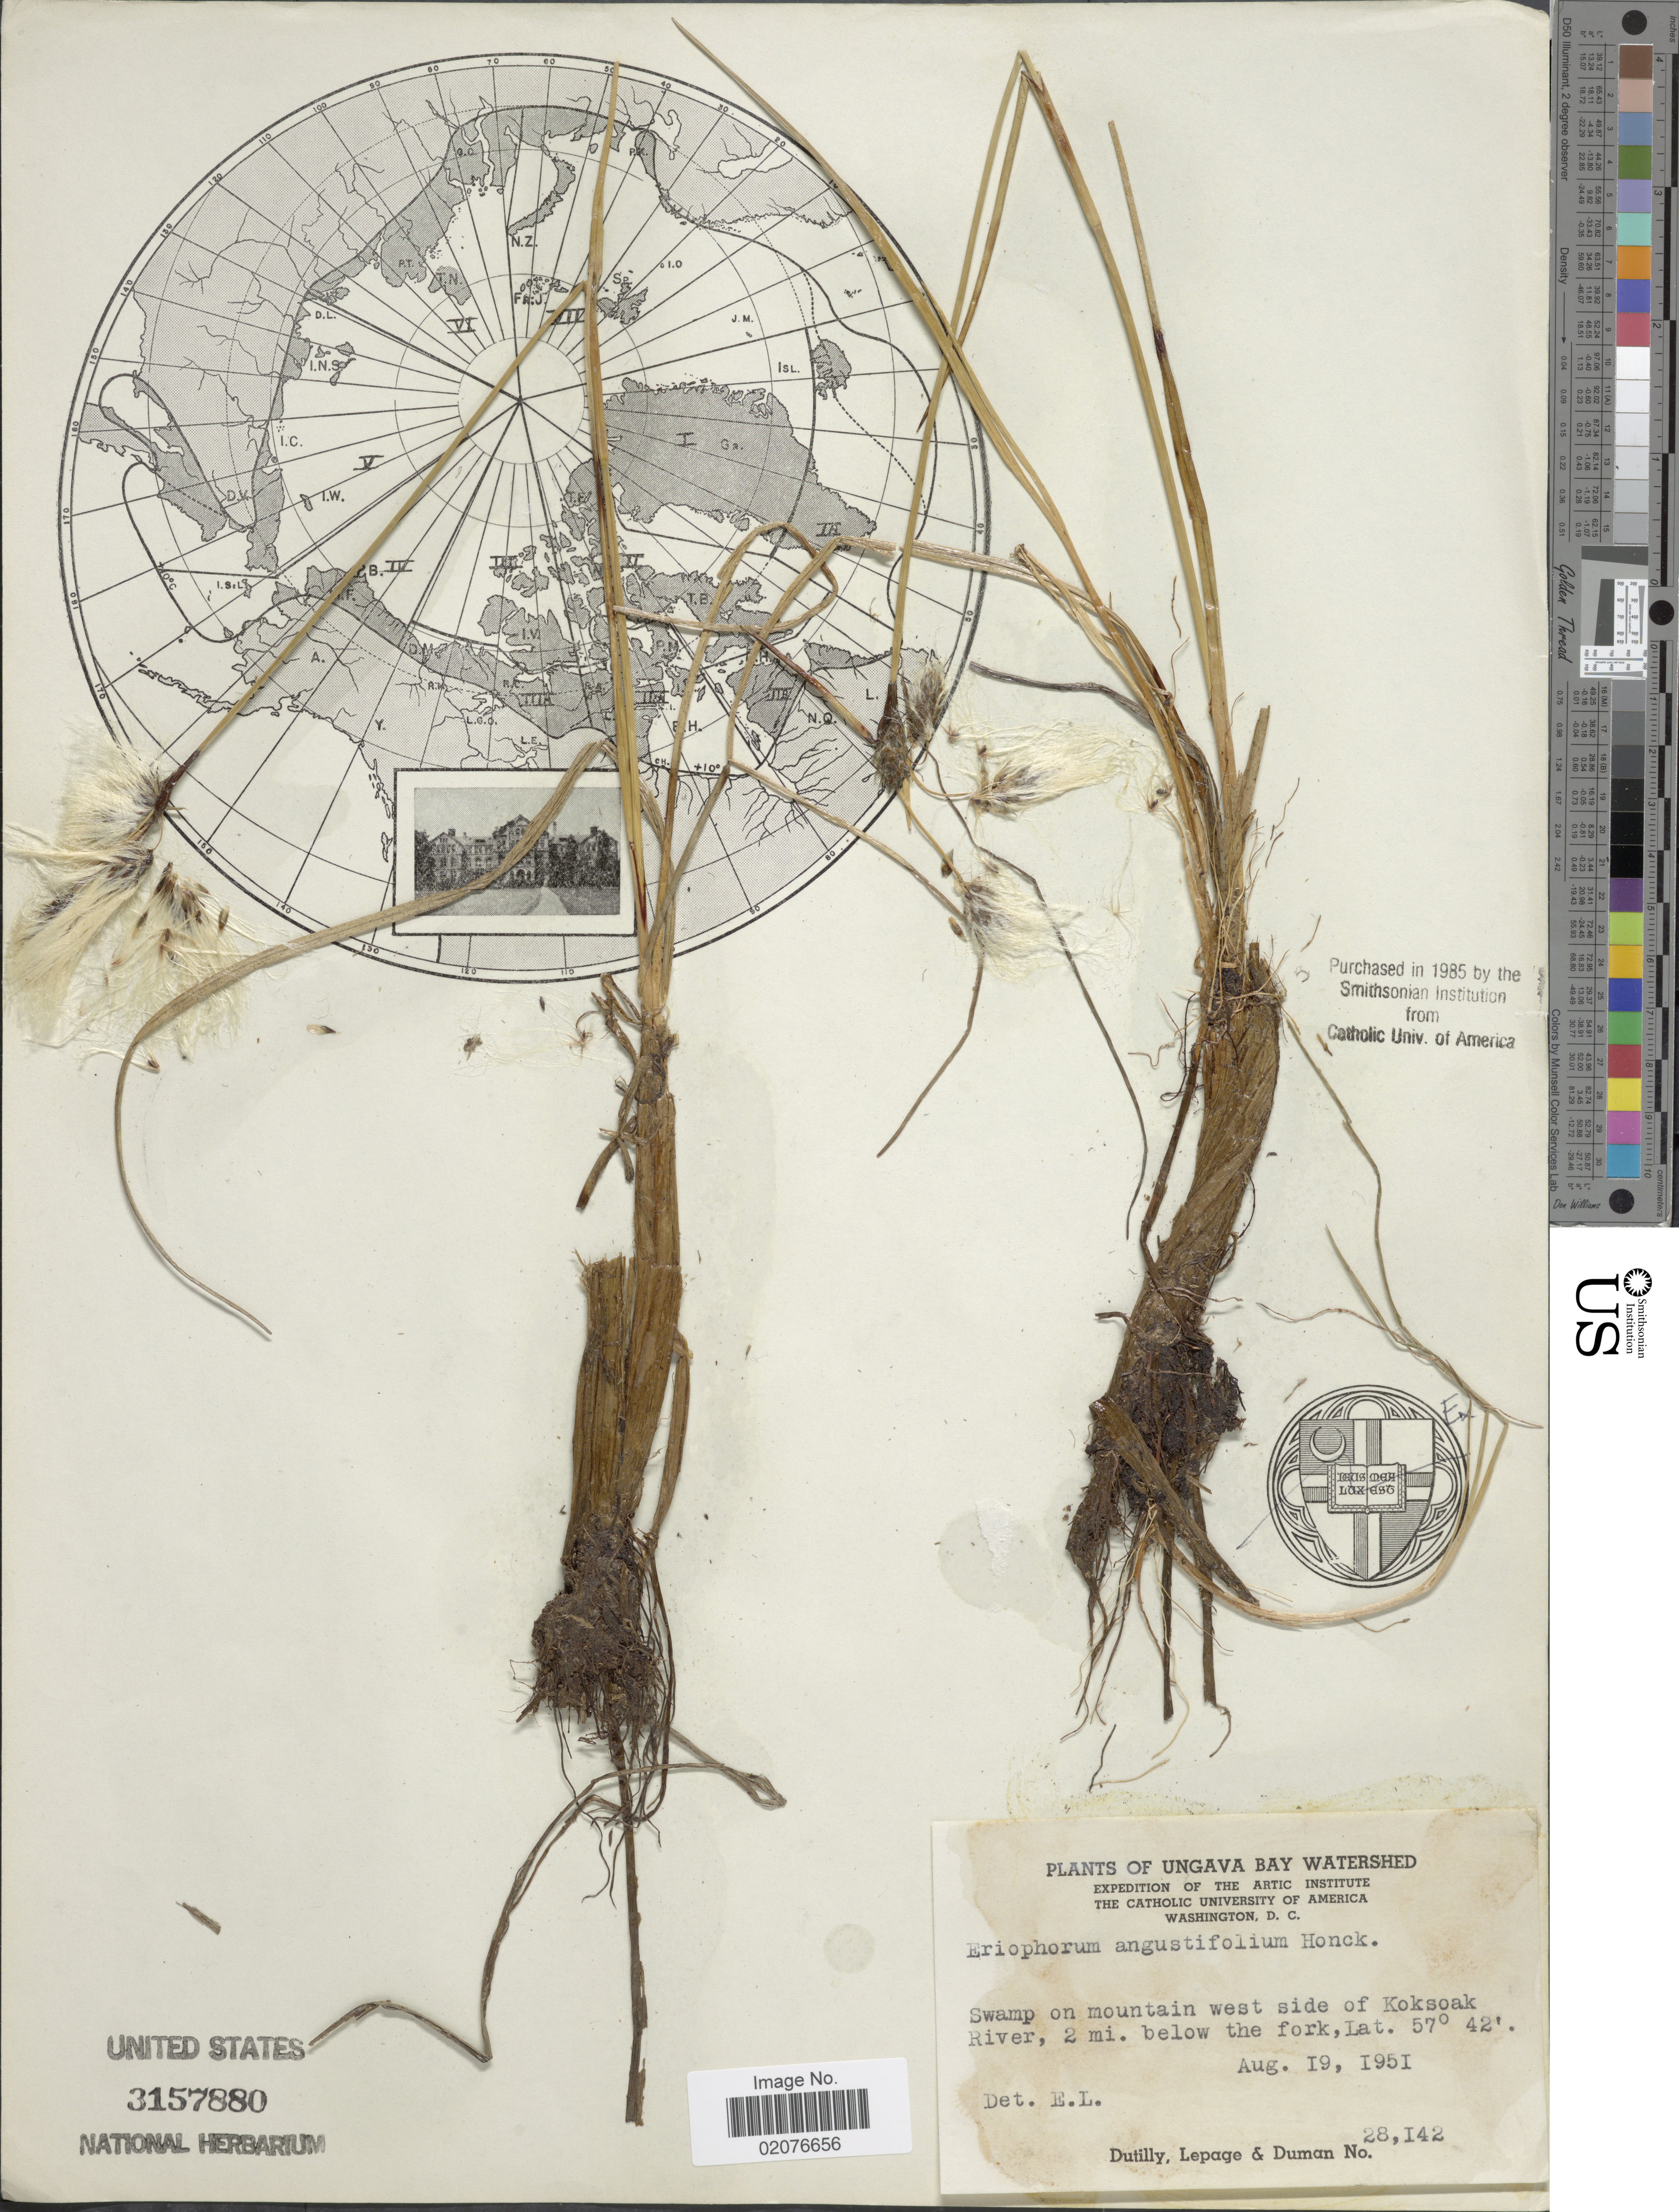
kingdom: Plantae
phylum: Tracheophyta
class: Liliopsida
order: Poales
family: Cyperaceae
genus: Eriophorum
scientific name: Eriophorum angustifolium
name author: Honck.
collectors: -. Dutilly, -. LePage & -. Duman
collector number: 28142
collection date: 1951-08-19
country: Canada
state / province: Nunavut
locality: Ungava Bay Watershed, Swamp on mountain west side of Koksoak River, 2 mi below the fork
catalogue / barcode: US 3157880